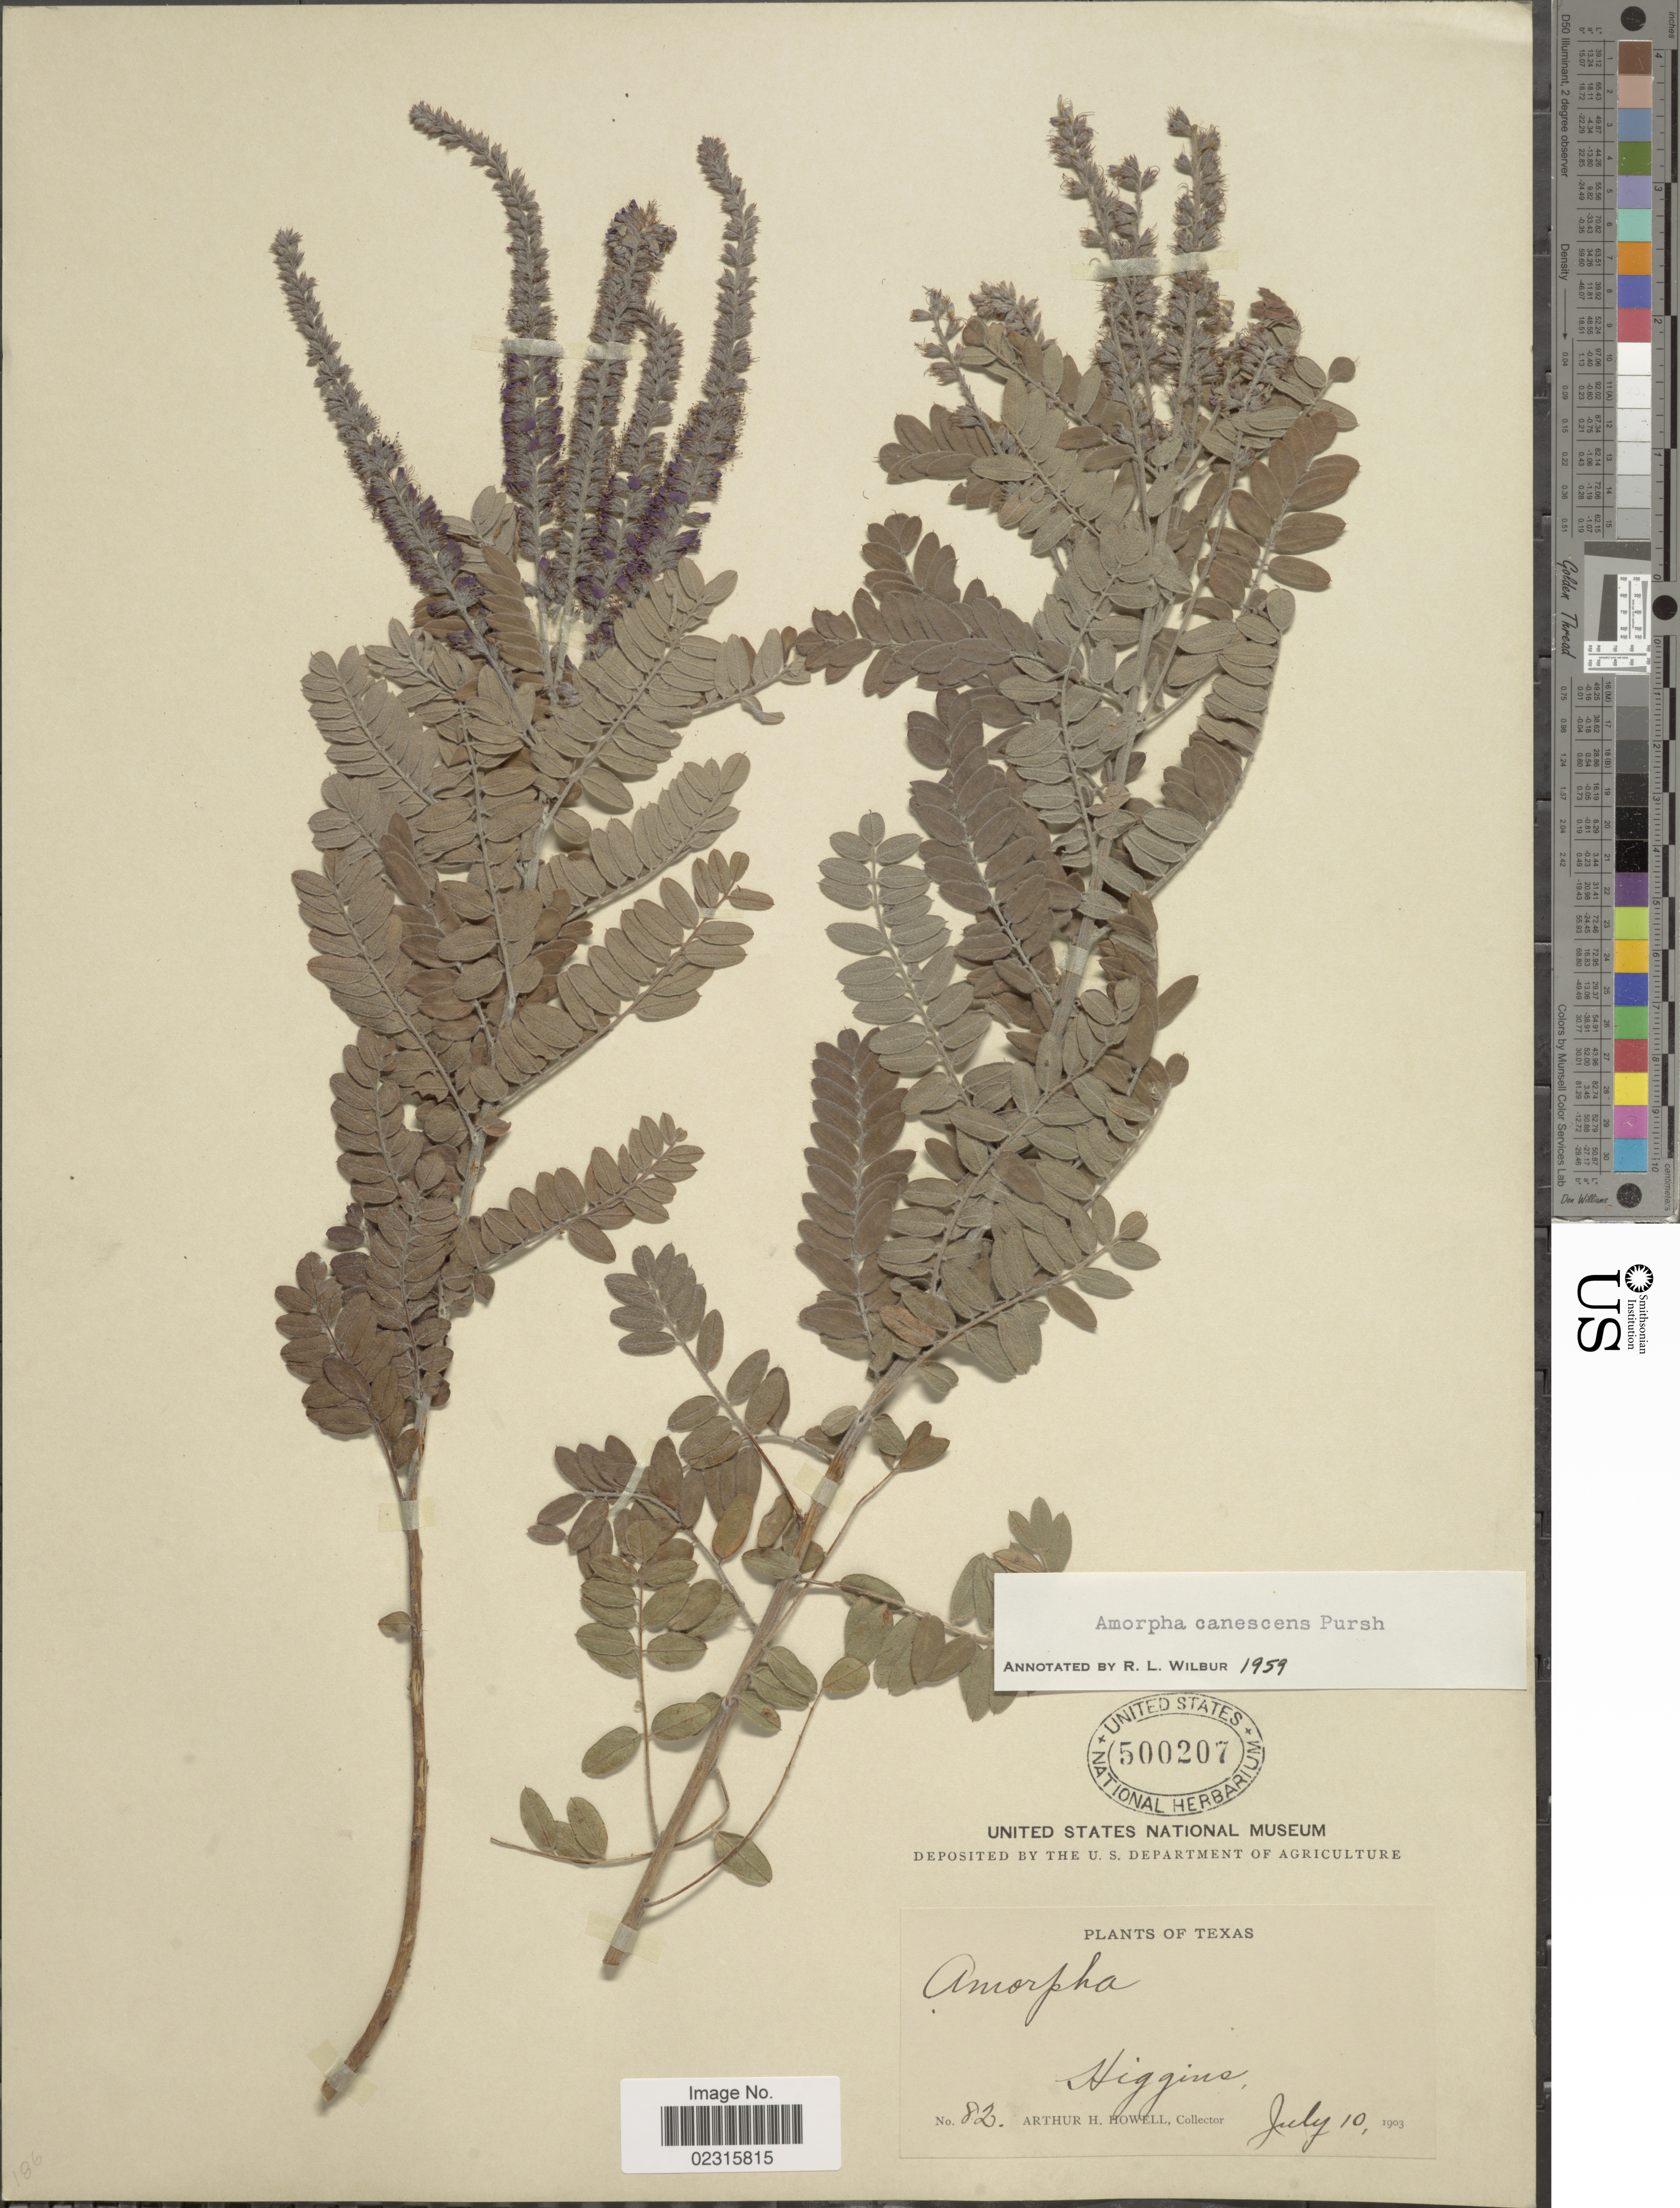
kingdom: Plantae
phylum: Tracheophyta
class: Magnoliopsida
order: Fabales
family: Fabaceae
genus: Amorpha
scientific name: Amorpha canescens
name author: Pursh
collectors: A. H. Howell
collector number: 82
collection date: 1903-07-10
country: United States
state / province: Texas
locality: Higgins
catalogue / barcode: US 500207